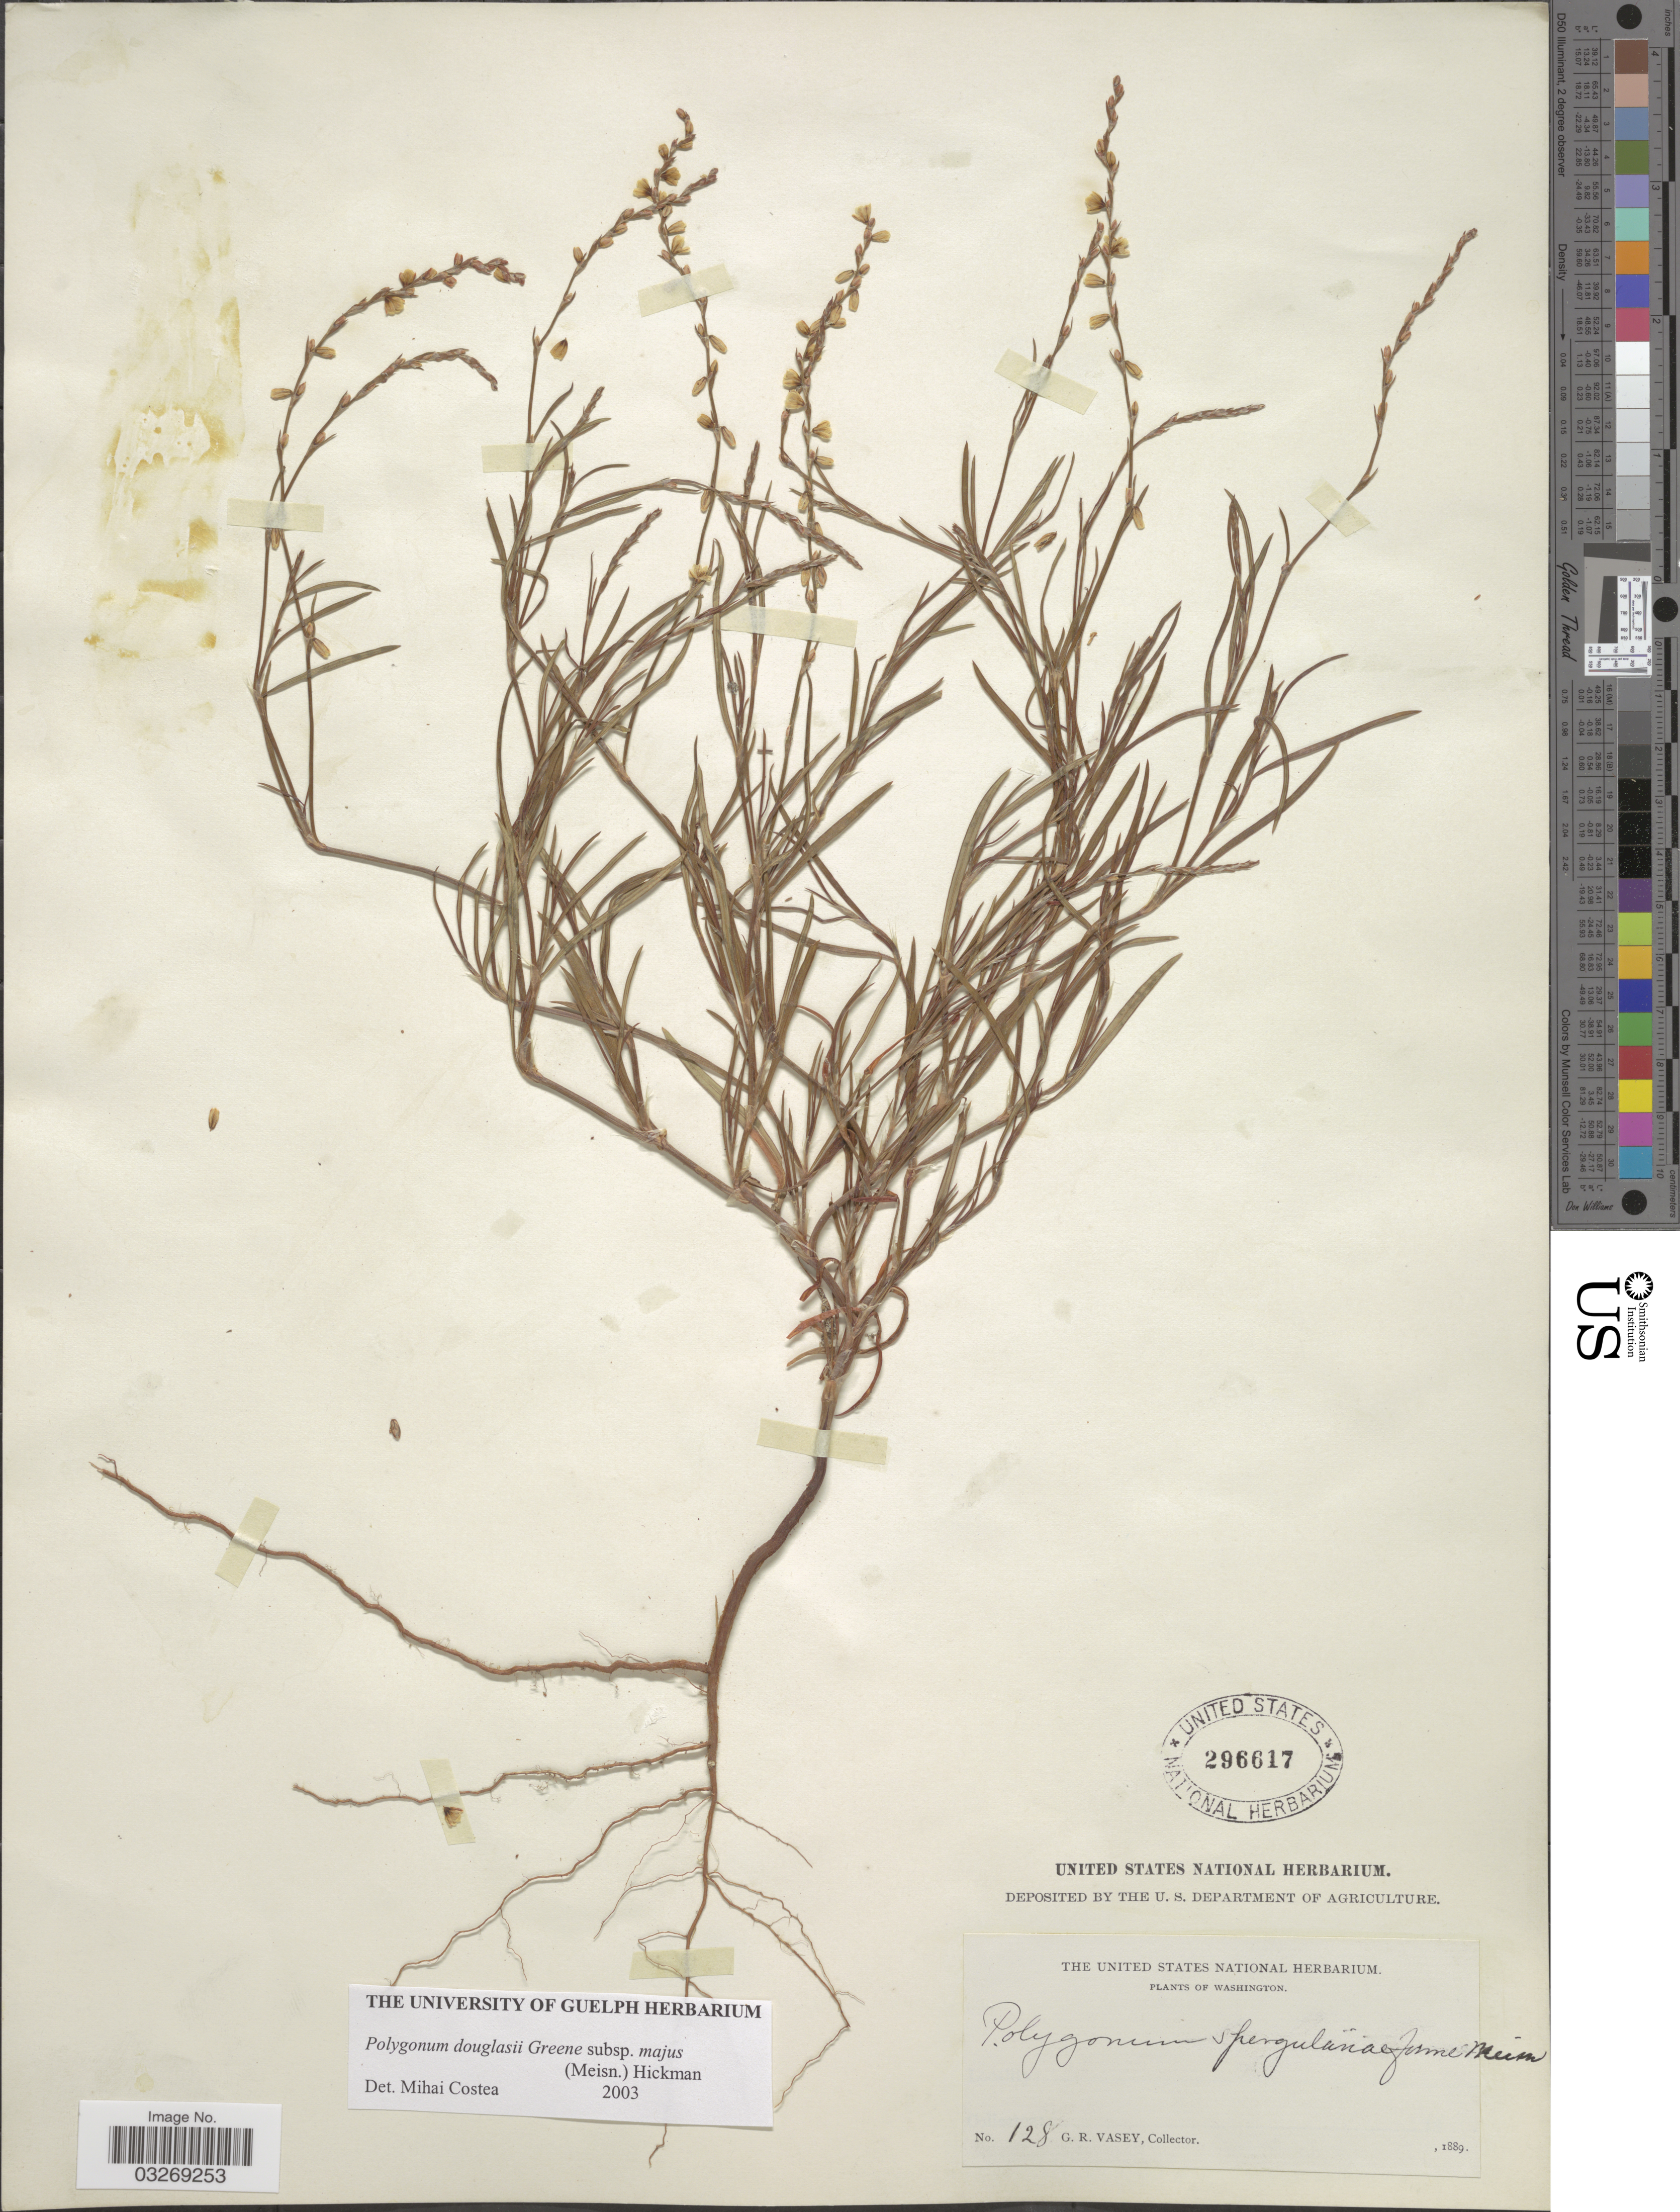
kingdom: Plantae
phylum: Tracheophyta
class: Magnoliopsida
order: Caryophyllales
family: Polygonaceae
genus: Polygonum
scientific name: Polygonum douglasii subsp. majus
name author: (Meisn.) Hickman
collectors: G. R. Vasey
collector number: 128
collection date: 1889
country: United States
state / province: Washington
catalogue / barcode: US 296617